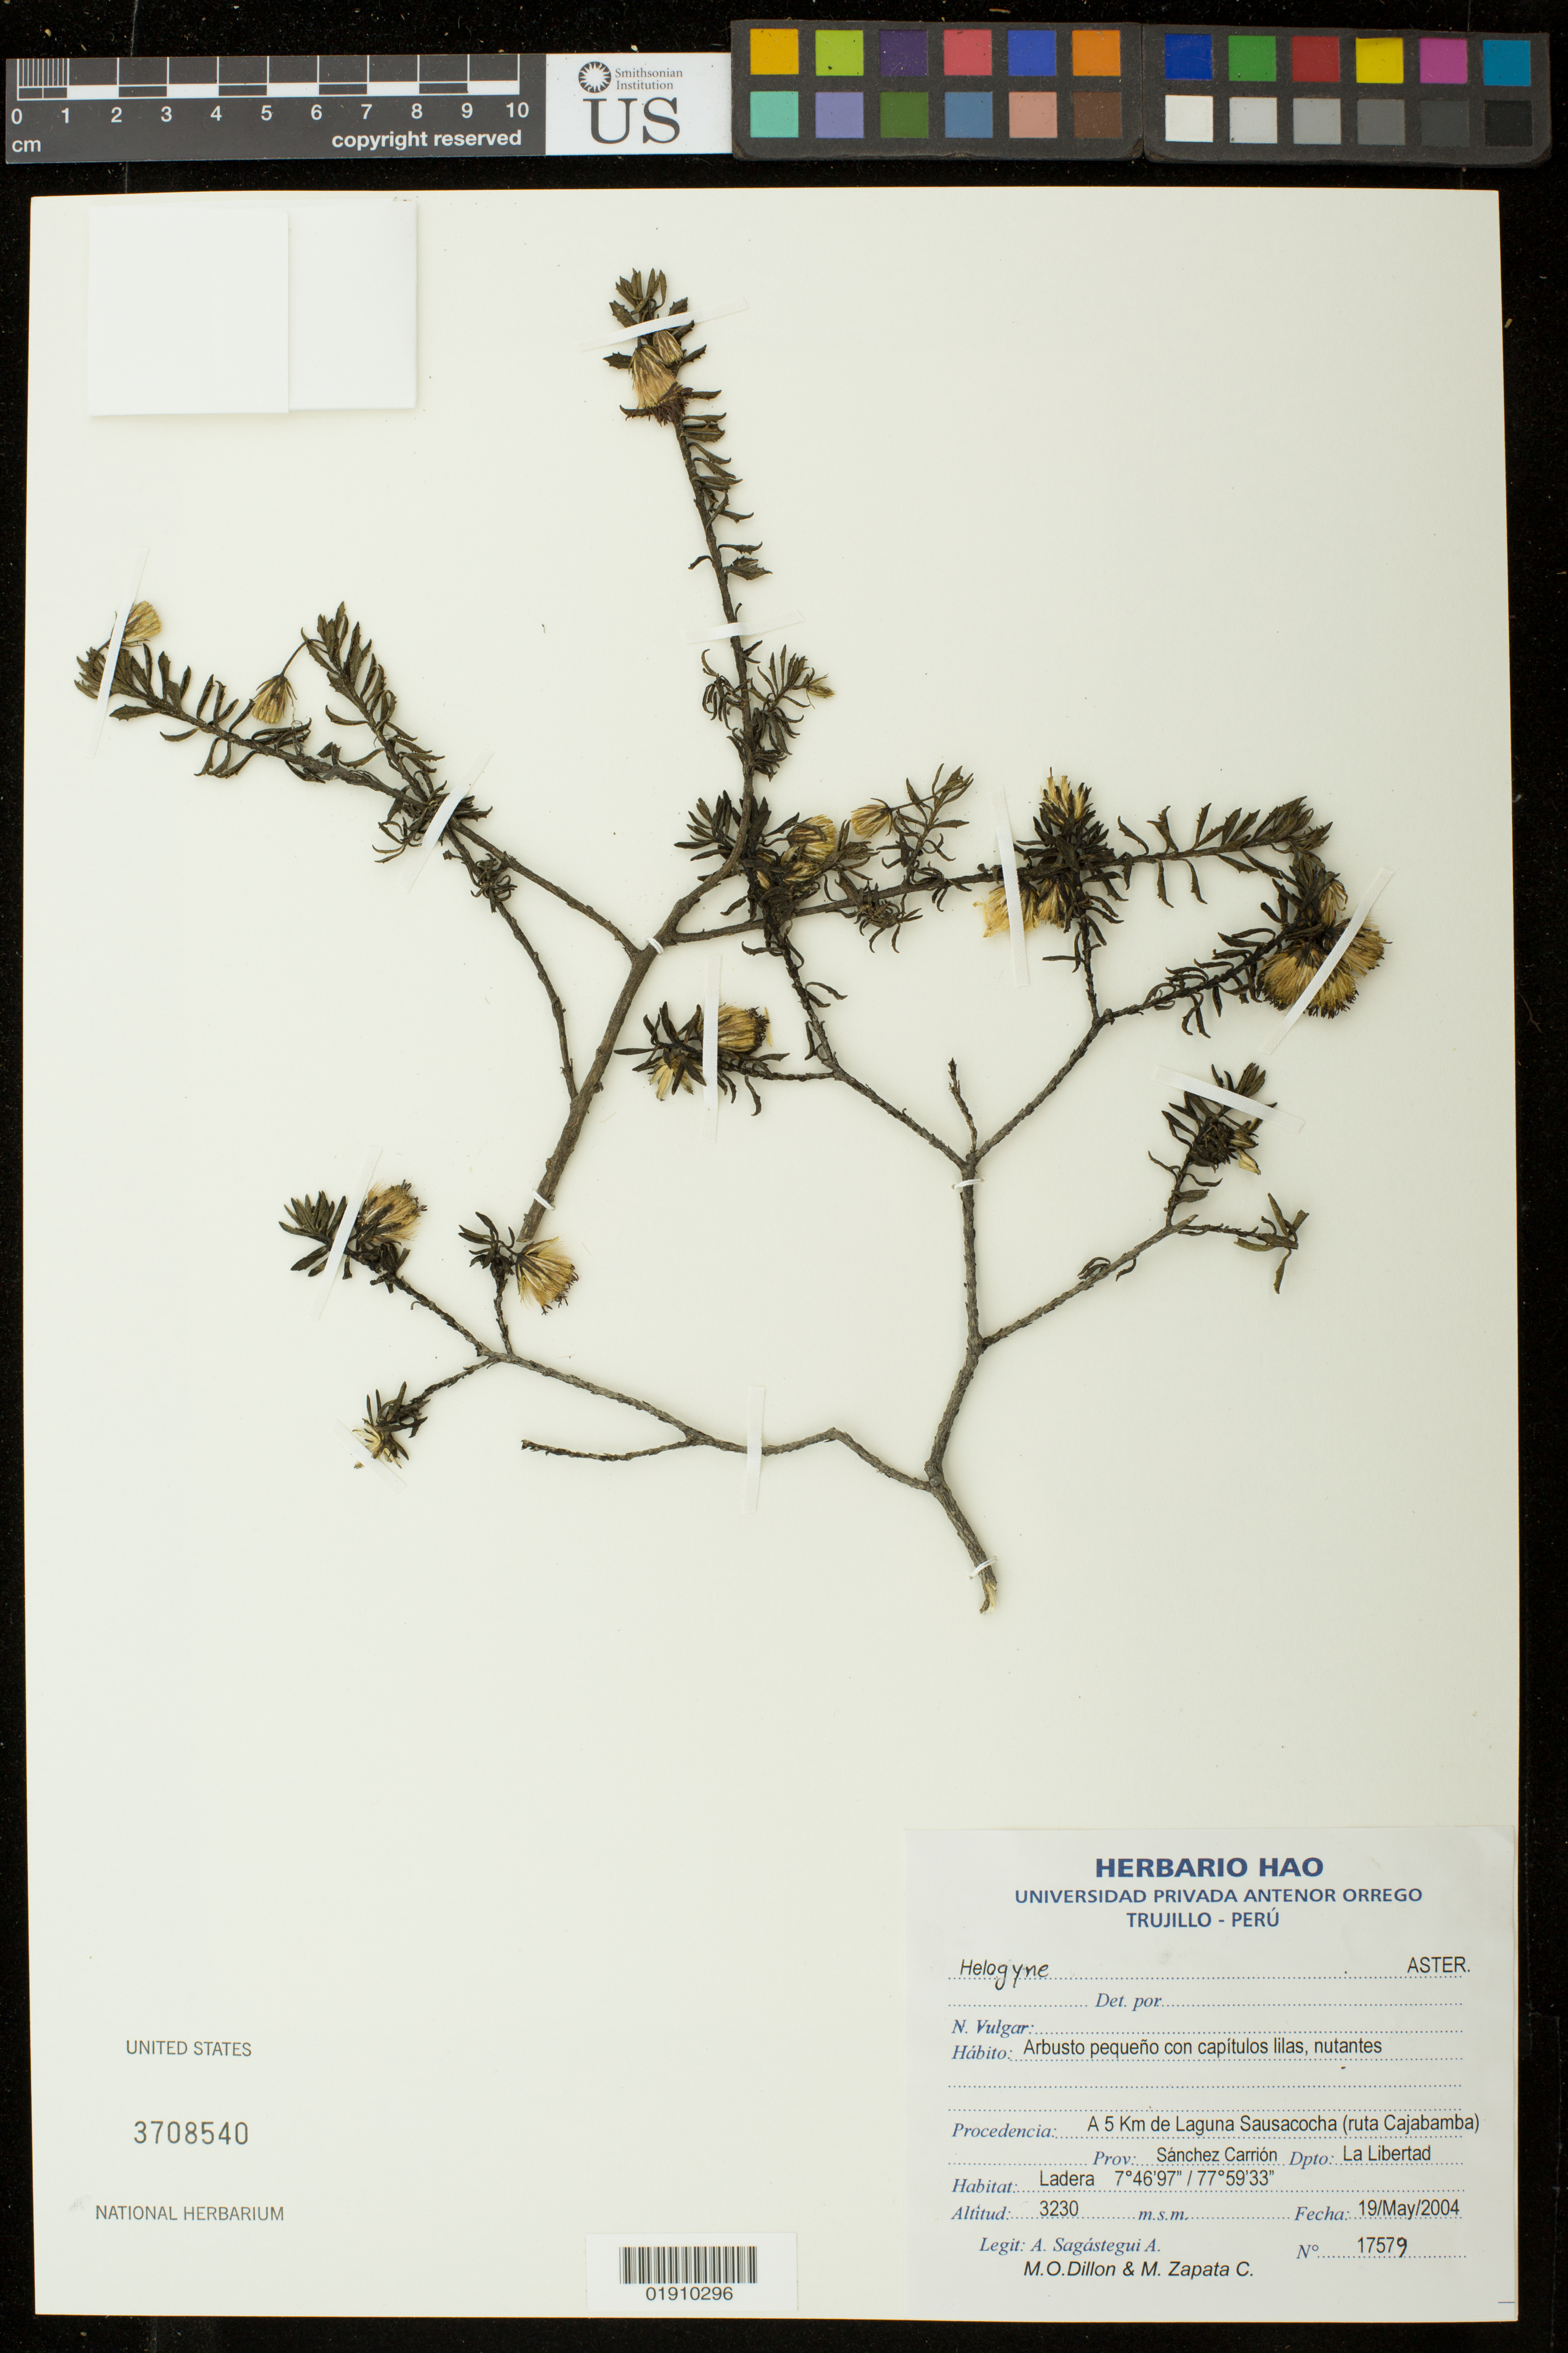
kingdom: Plantae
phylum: Tracheophyta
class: Magnoliopsida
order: Asterales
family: Asteraceae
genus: Helogyne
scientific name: Helogyne sp.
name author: Nutt.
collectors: A. Sagástegui A., M. O. Dillon & M. Zapata Cruz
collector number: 17579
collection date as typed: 19/May/2004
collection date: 2004-05-19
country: Peru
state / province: La Libertad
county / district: Sanchez Carrion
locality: A 5 Km de Laguna Sausacocha (ruta Cjabamba), Sanchez Carrion, La Libertad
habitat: Ladera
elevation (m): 3230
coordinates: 7 46 97, 77 59 33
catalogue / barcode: US 3708540